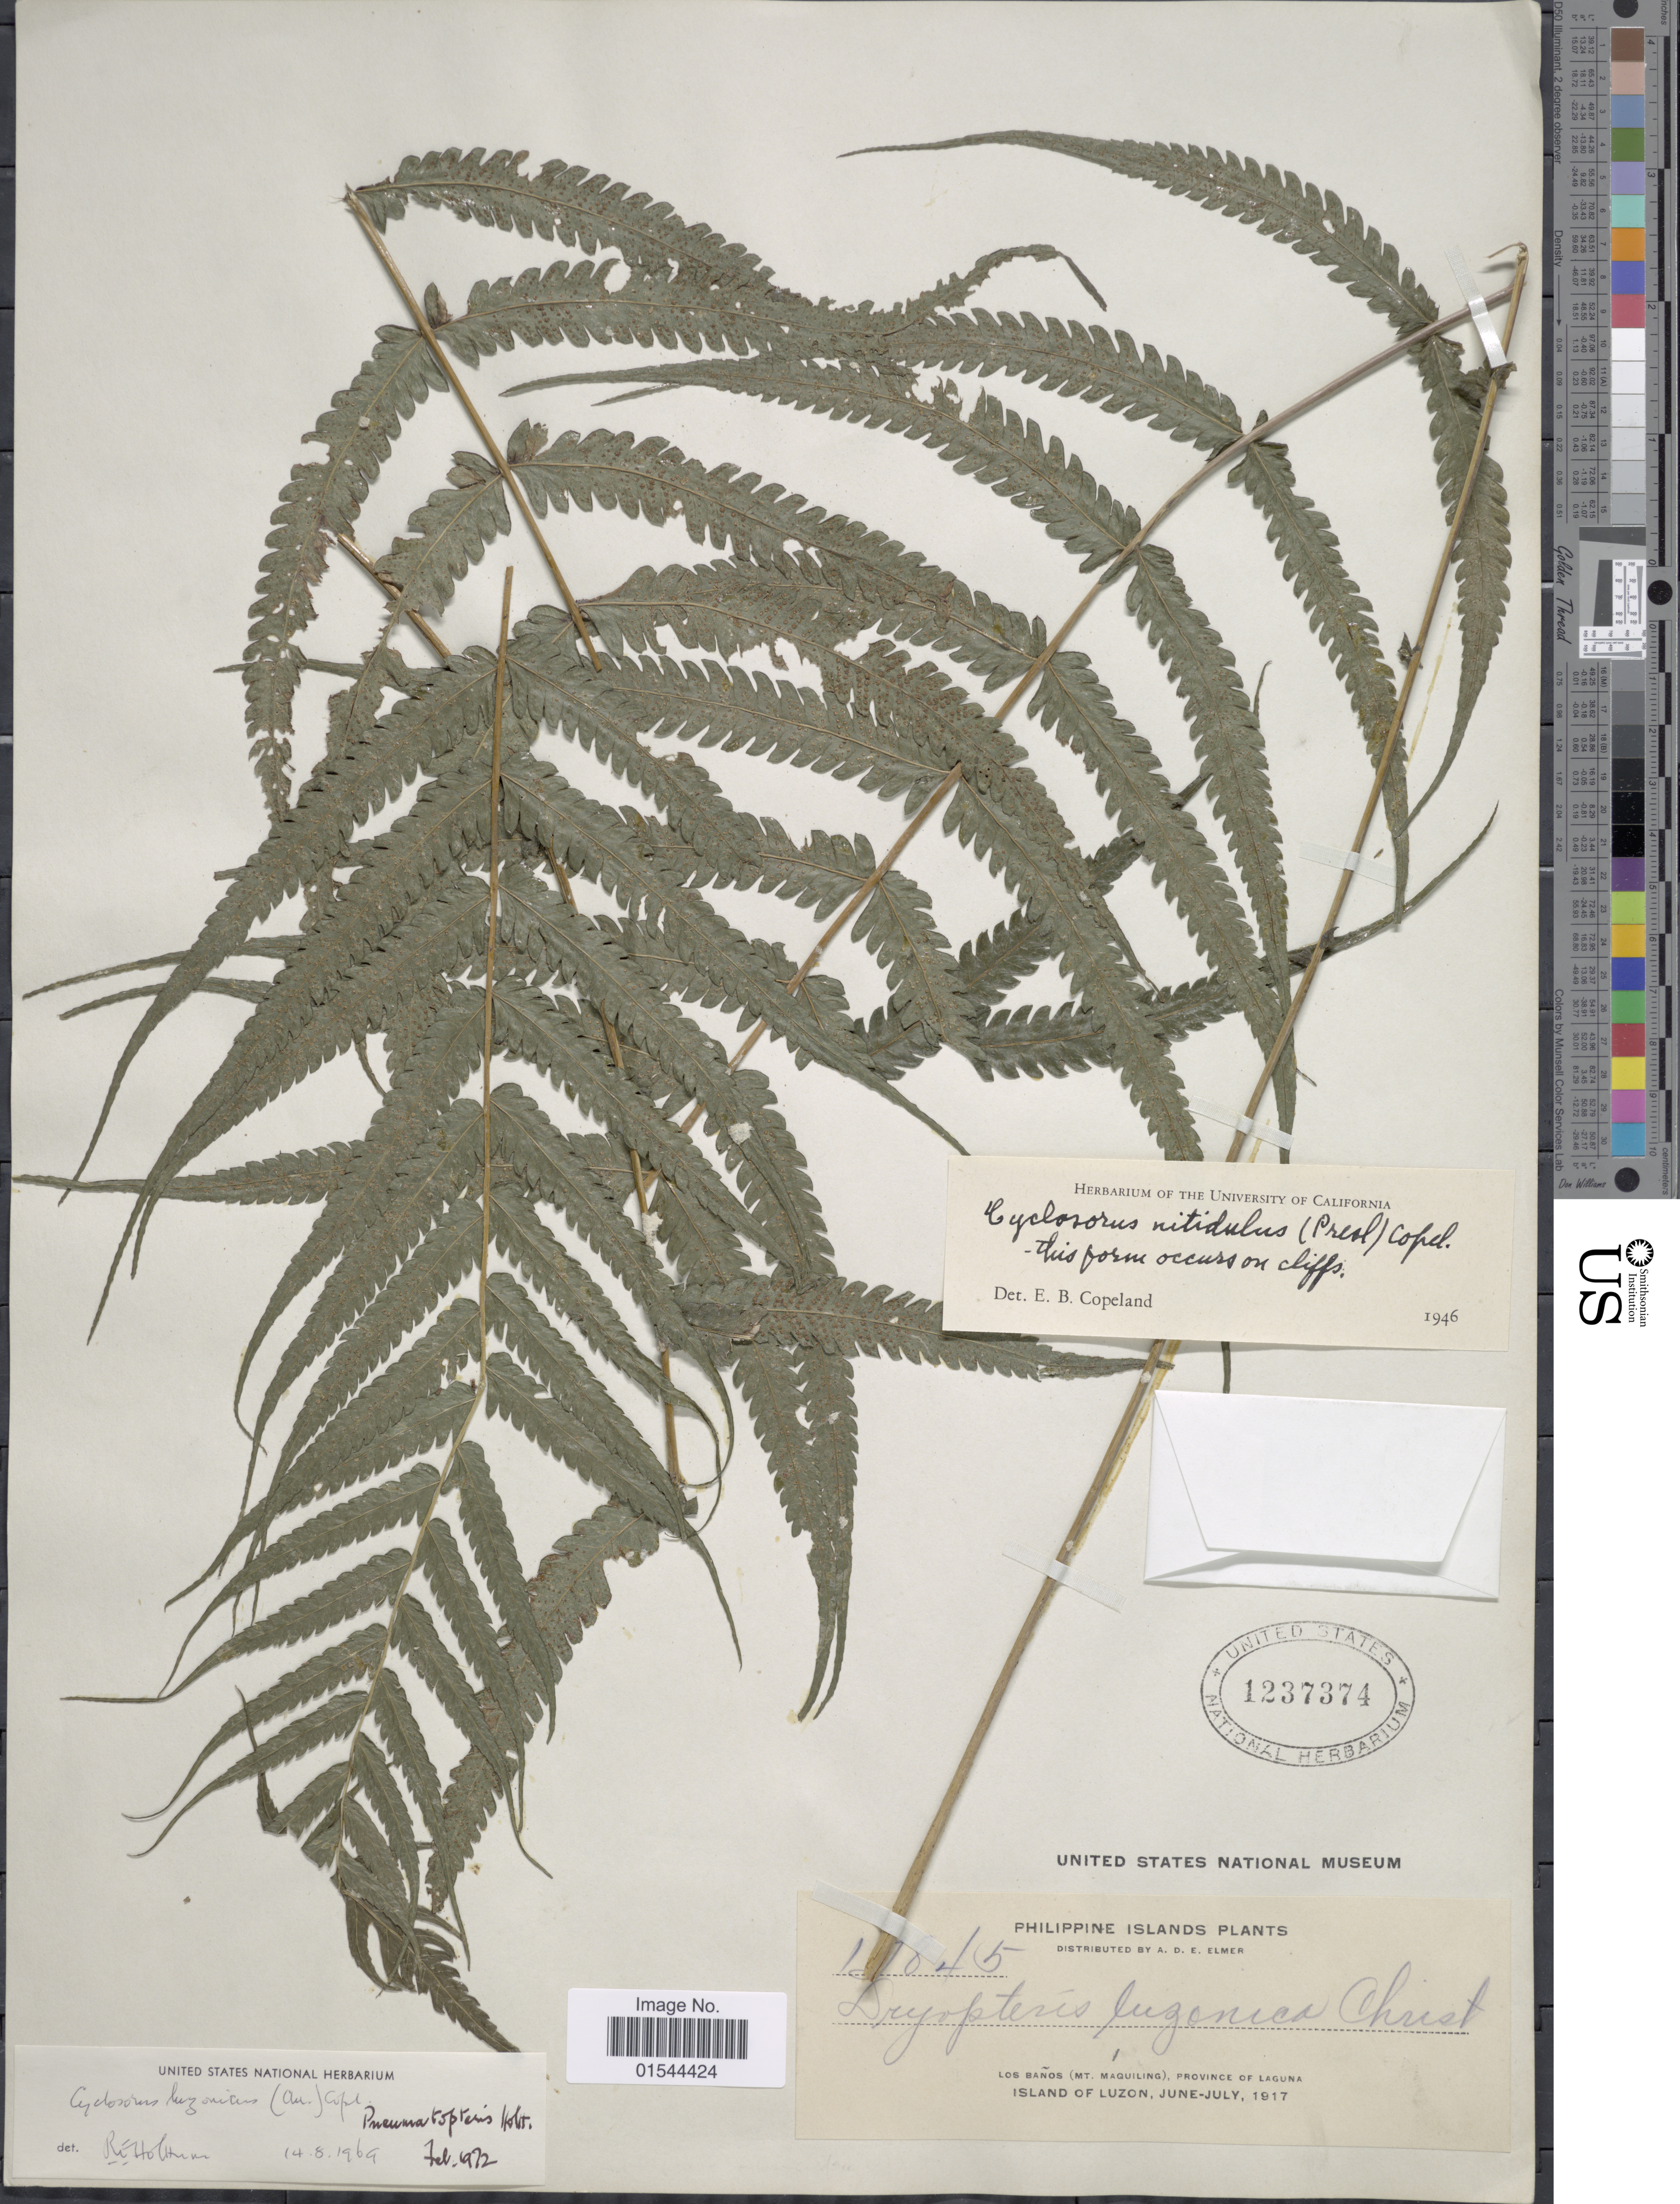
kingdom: Plantae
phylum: Tracheophyta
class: Polypodiopsida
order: Polypodiales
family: Thelypteridaceae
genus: Pneumatopteris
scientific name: Pneumatopteris laevis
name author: (Mett.) Holttum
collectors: A. D. E. Elmer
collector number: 17845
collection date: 1917-06/1917-07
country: Philippines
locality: Philippine Islands, Los Banos (Mt. Naquiling), Province of Laguna, ISland of Luzon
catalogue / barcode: US 1237374